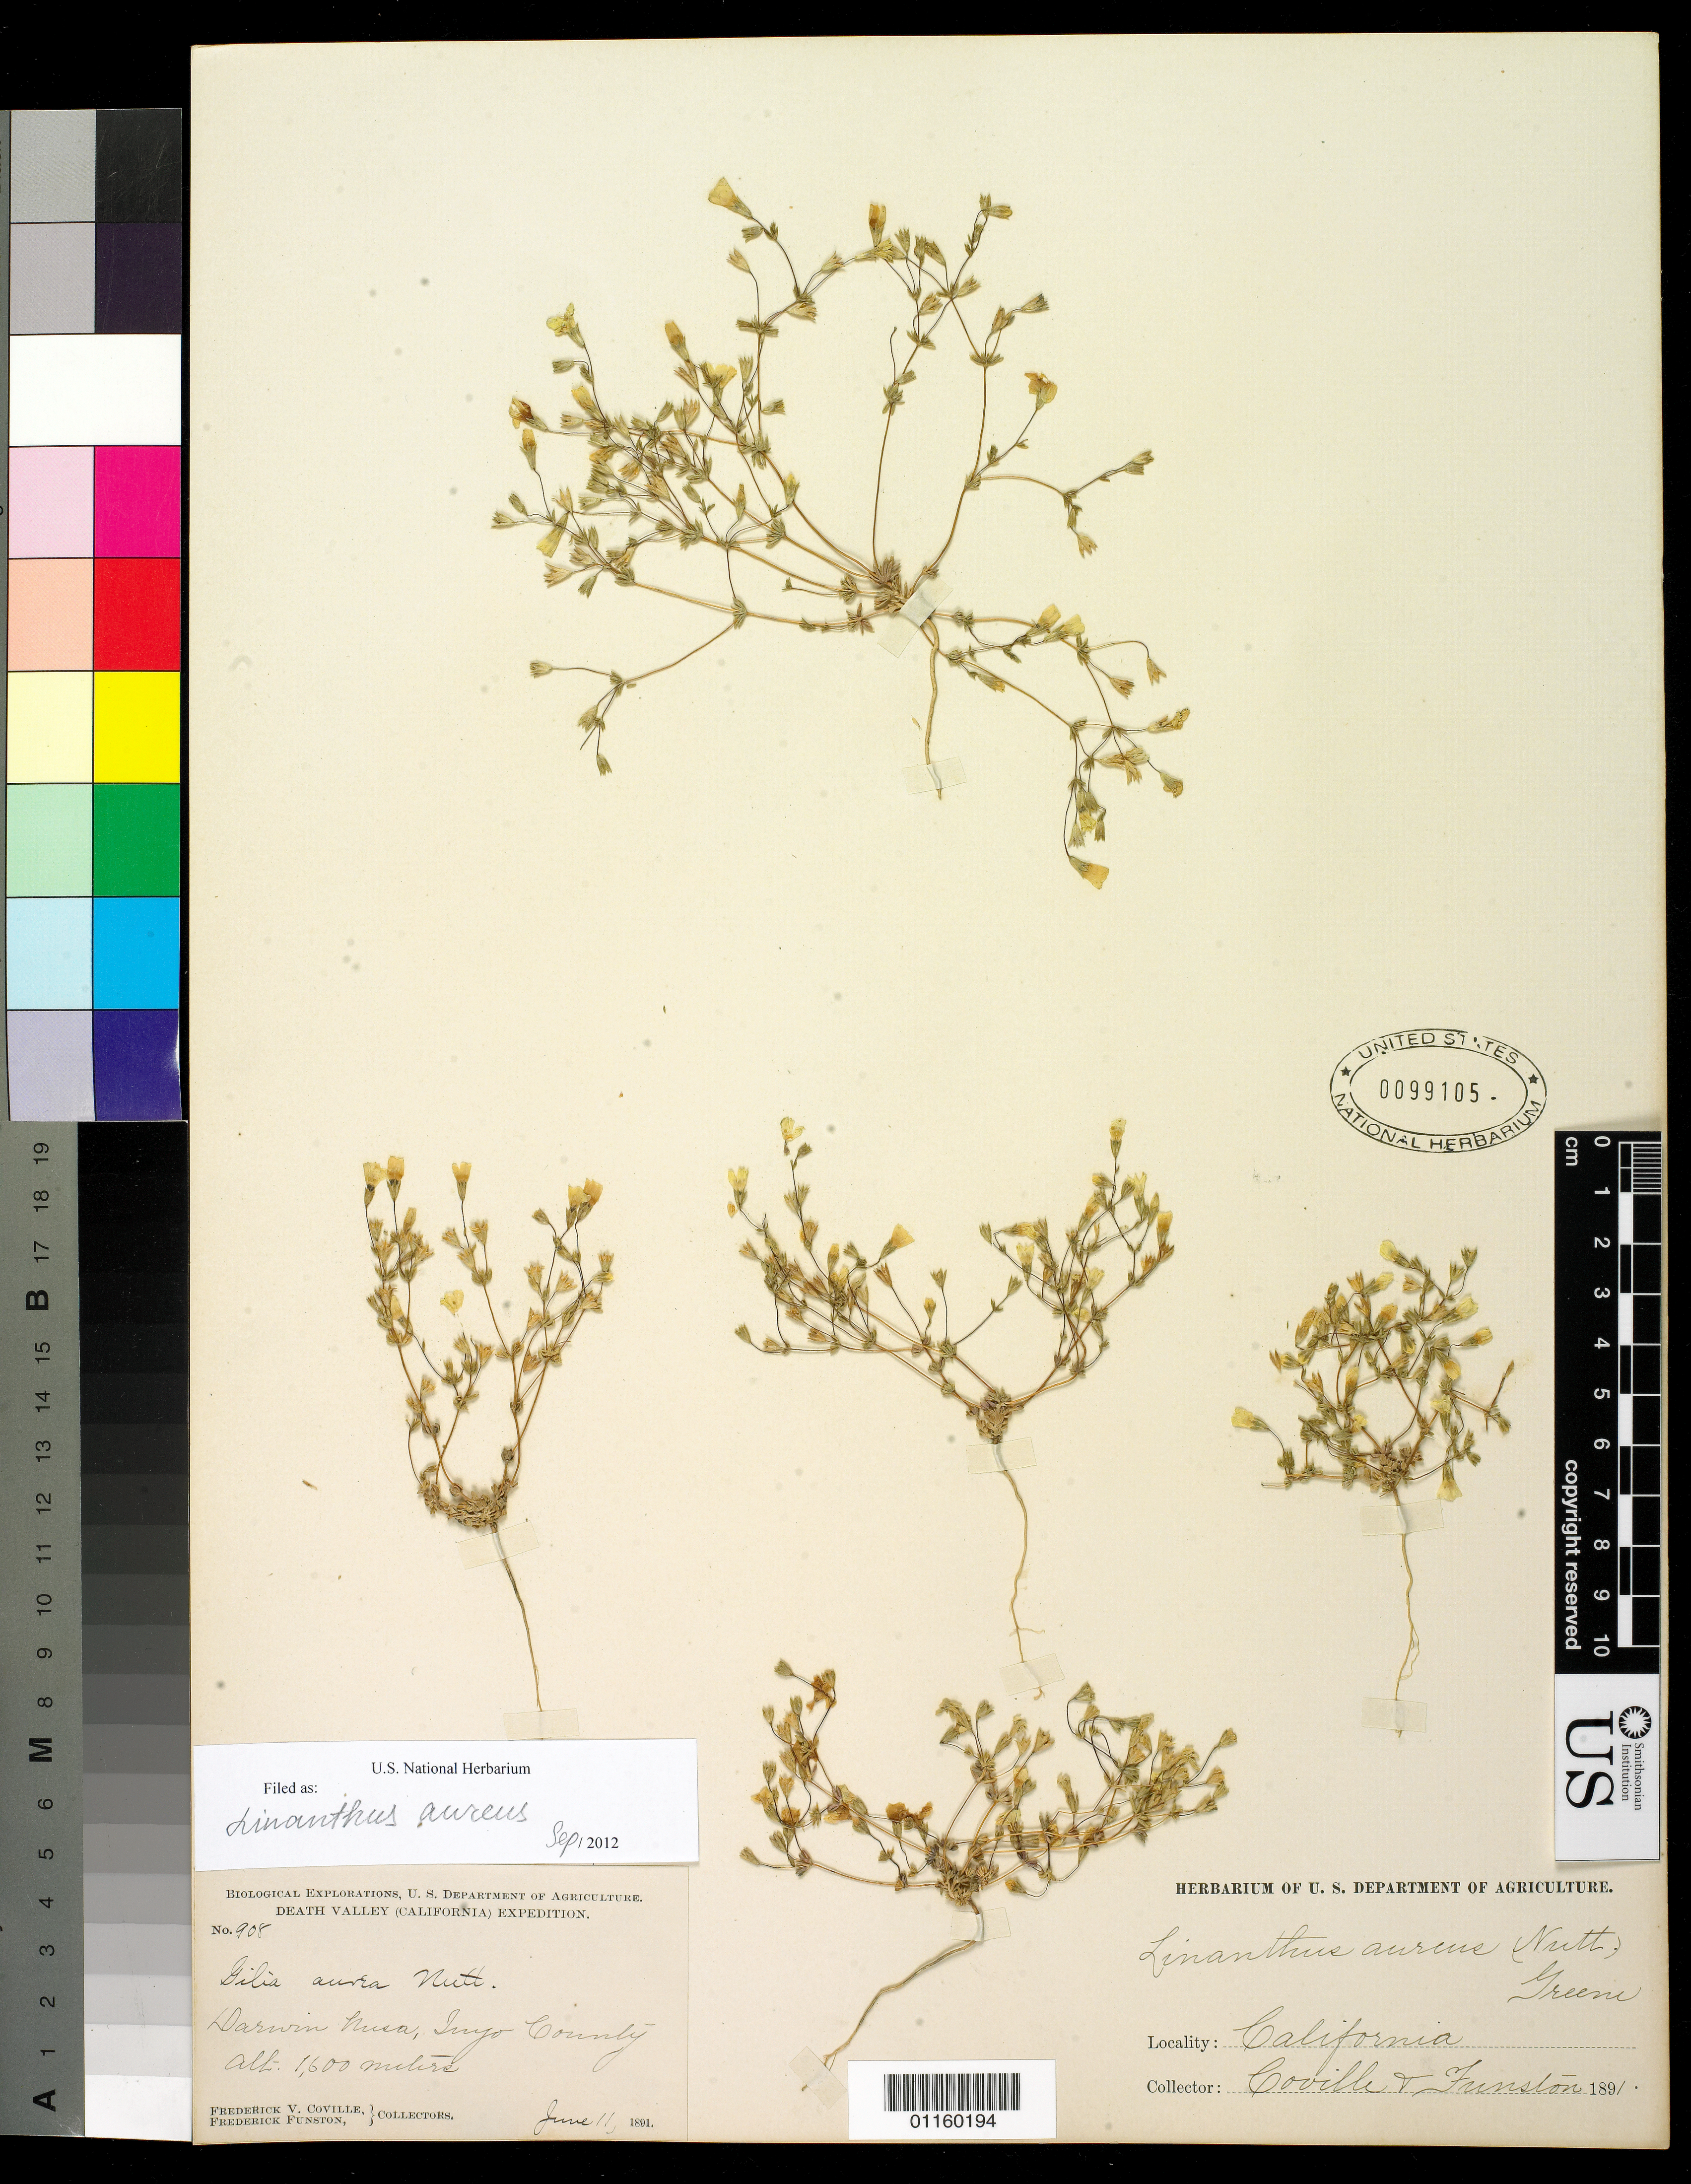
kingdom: Plantae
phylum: Tracheophyta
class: Magnoliopsida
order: Ericales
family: Polemoniaceae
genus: Leptosiphon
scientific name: Leptosiphon chrysanthus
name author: J.M. Porter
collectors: F. V. Coville & F. Funston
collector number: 908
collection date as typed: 11 Jun 1891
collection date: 1891-06-11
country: United States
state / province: California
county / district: Inyo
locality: Darwin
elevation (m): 1600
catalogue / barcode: US 99105